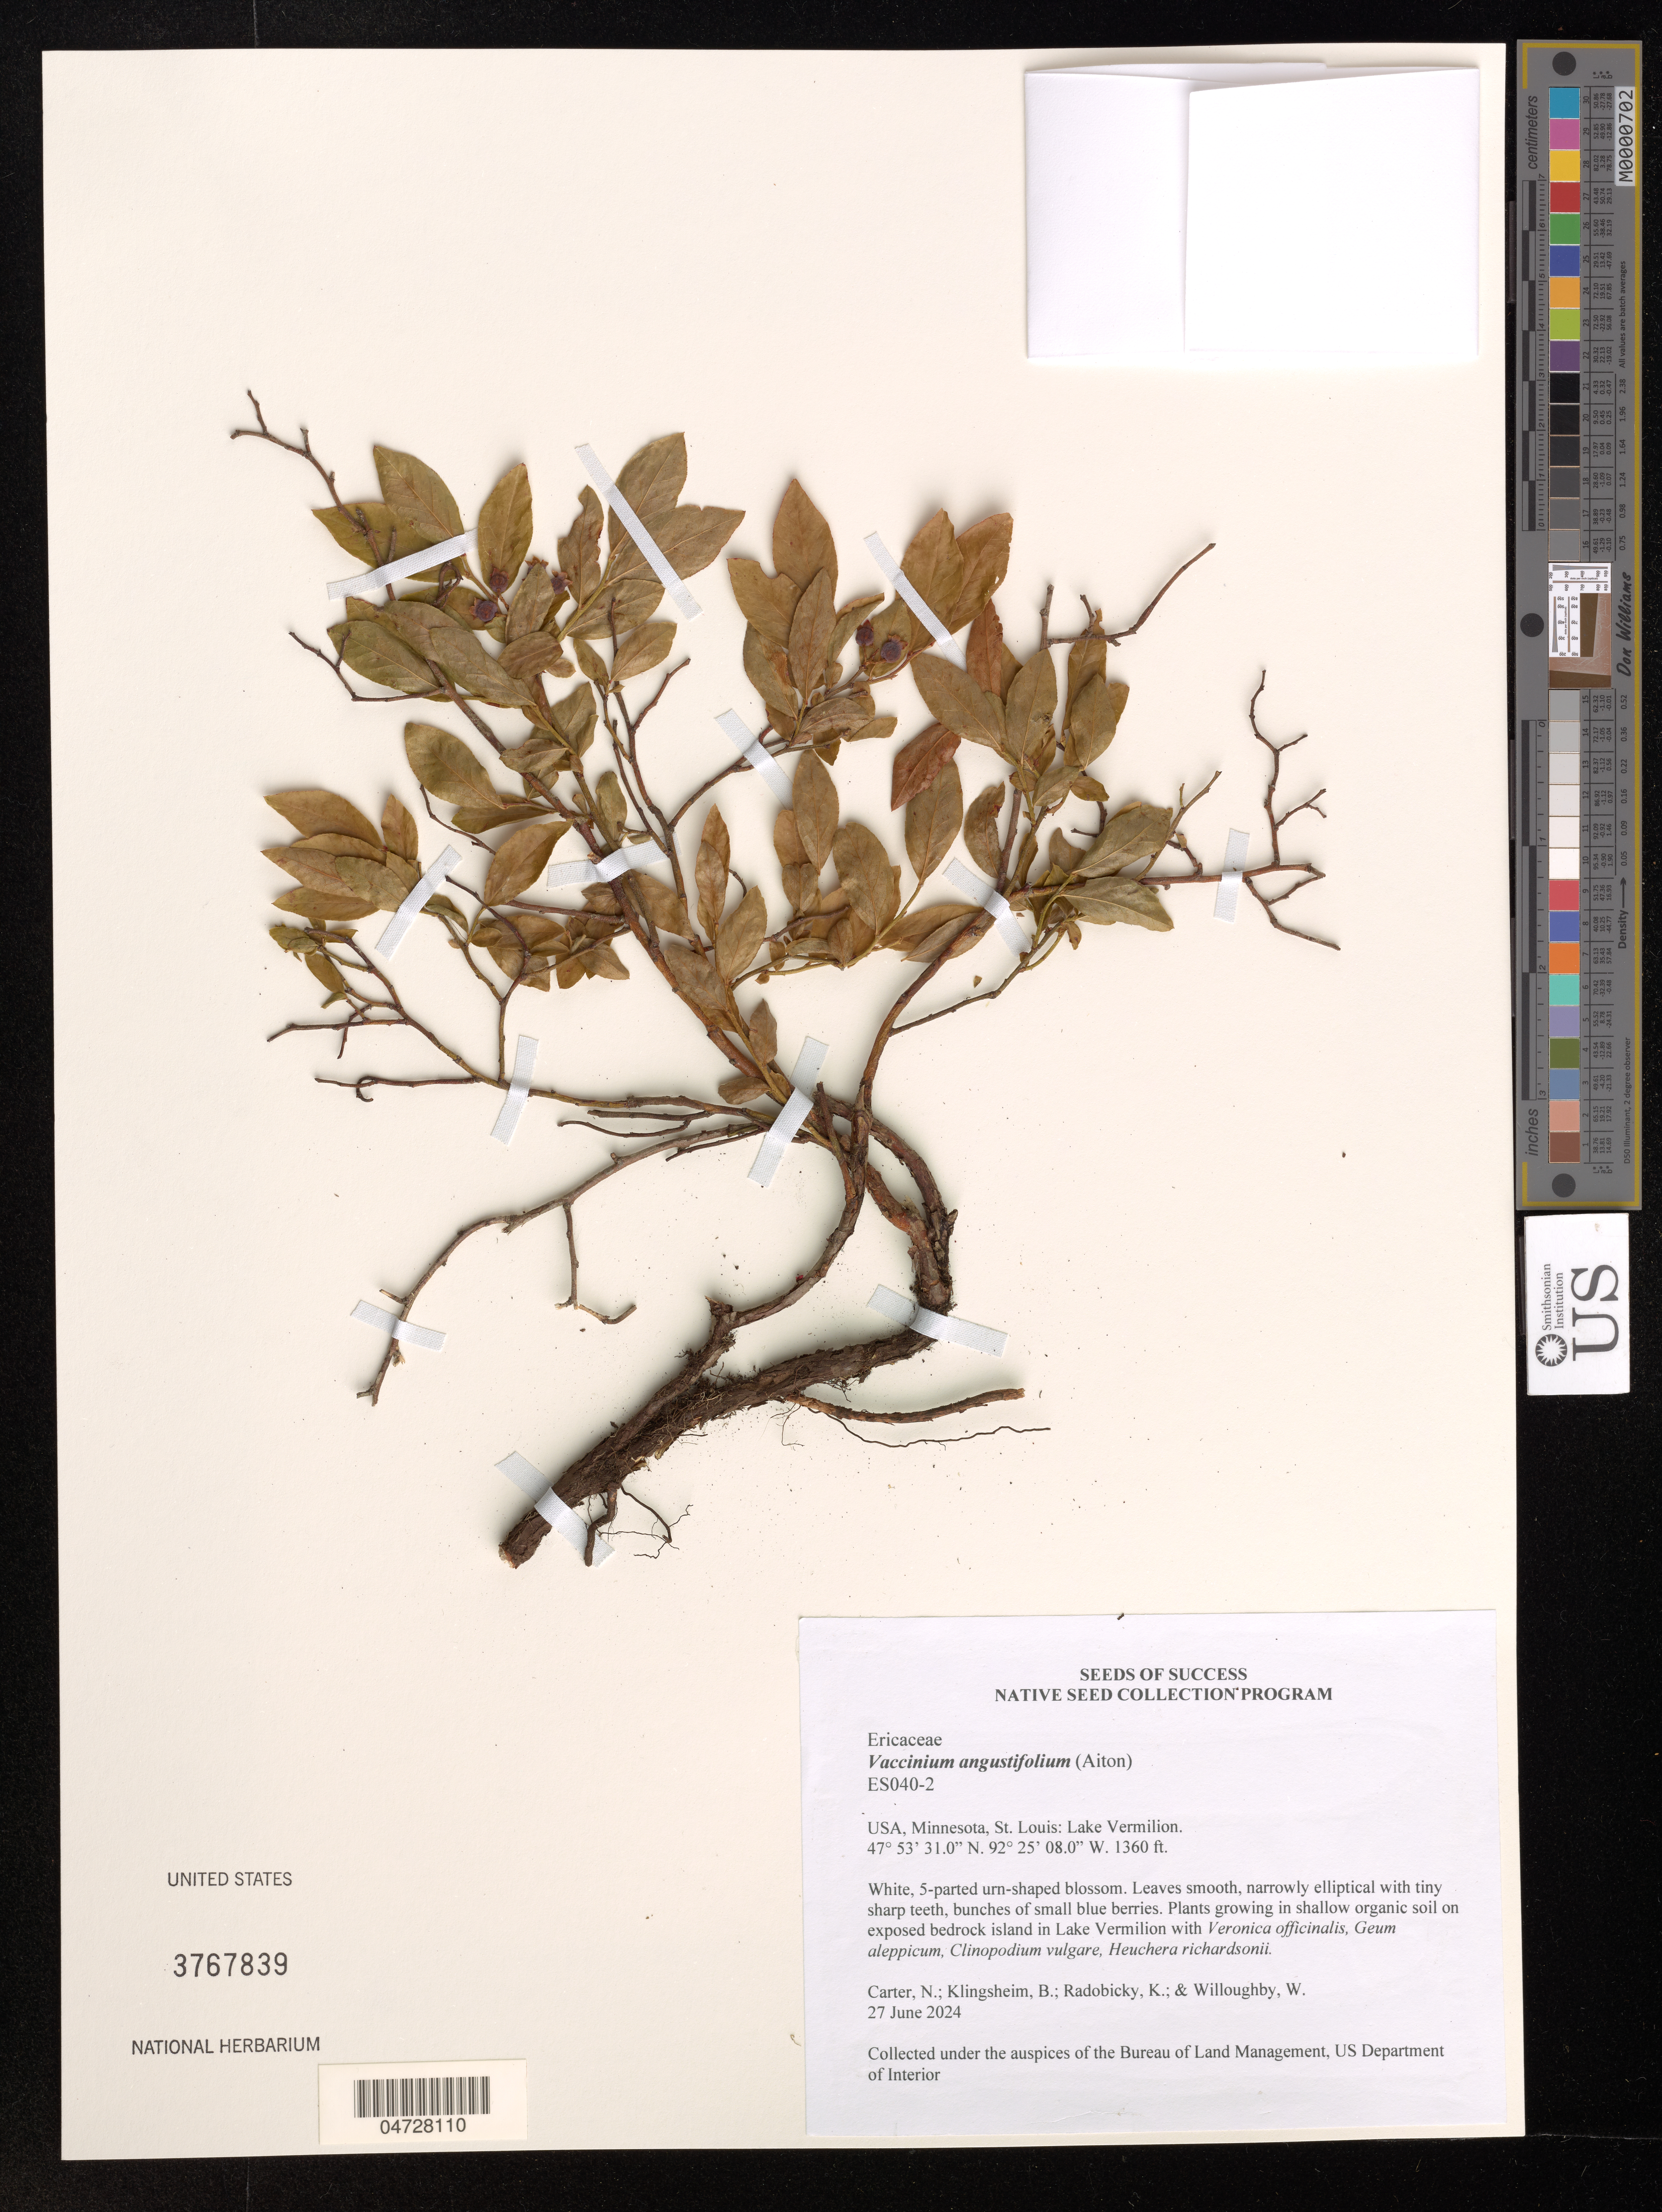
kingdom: Plantae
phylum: Tracheophyta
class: Magnoliopsida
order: Ericales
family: Ericaceae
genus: Vaccinium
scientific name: Vaccinium angustifolium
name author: Aiton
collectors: N. Carter, B. Klingsheim, K. Radobicky & W. Willoughby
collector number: ES040-2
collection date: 2024-06-20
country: United States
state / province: Minnesota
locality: St. Louis: Lake Vermilion.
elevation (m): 415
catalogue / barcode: US 3767839